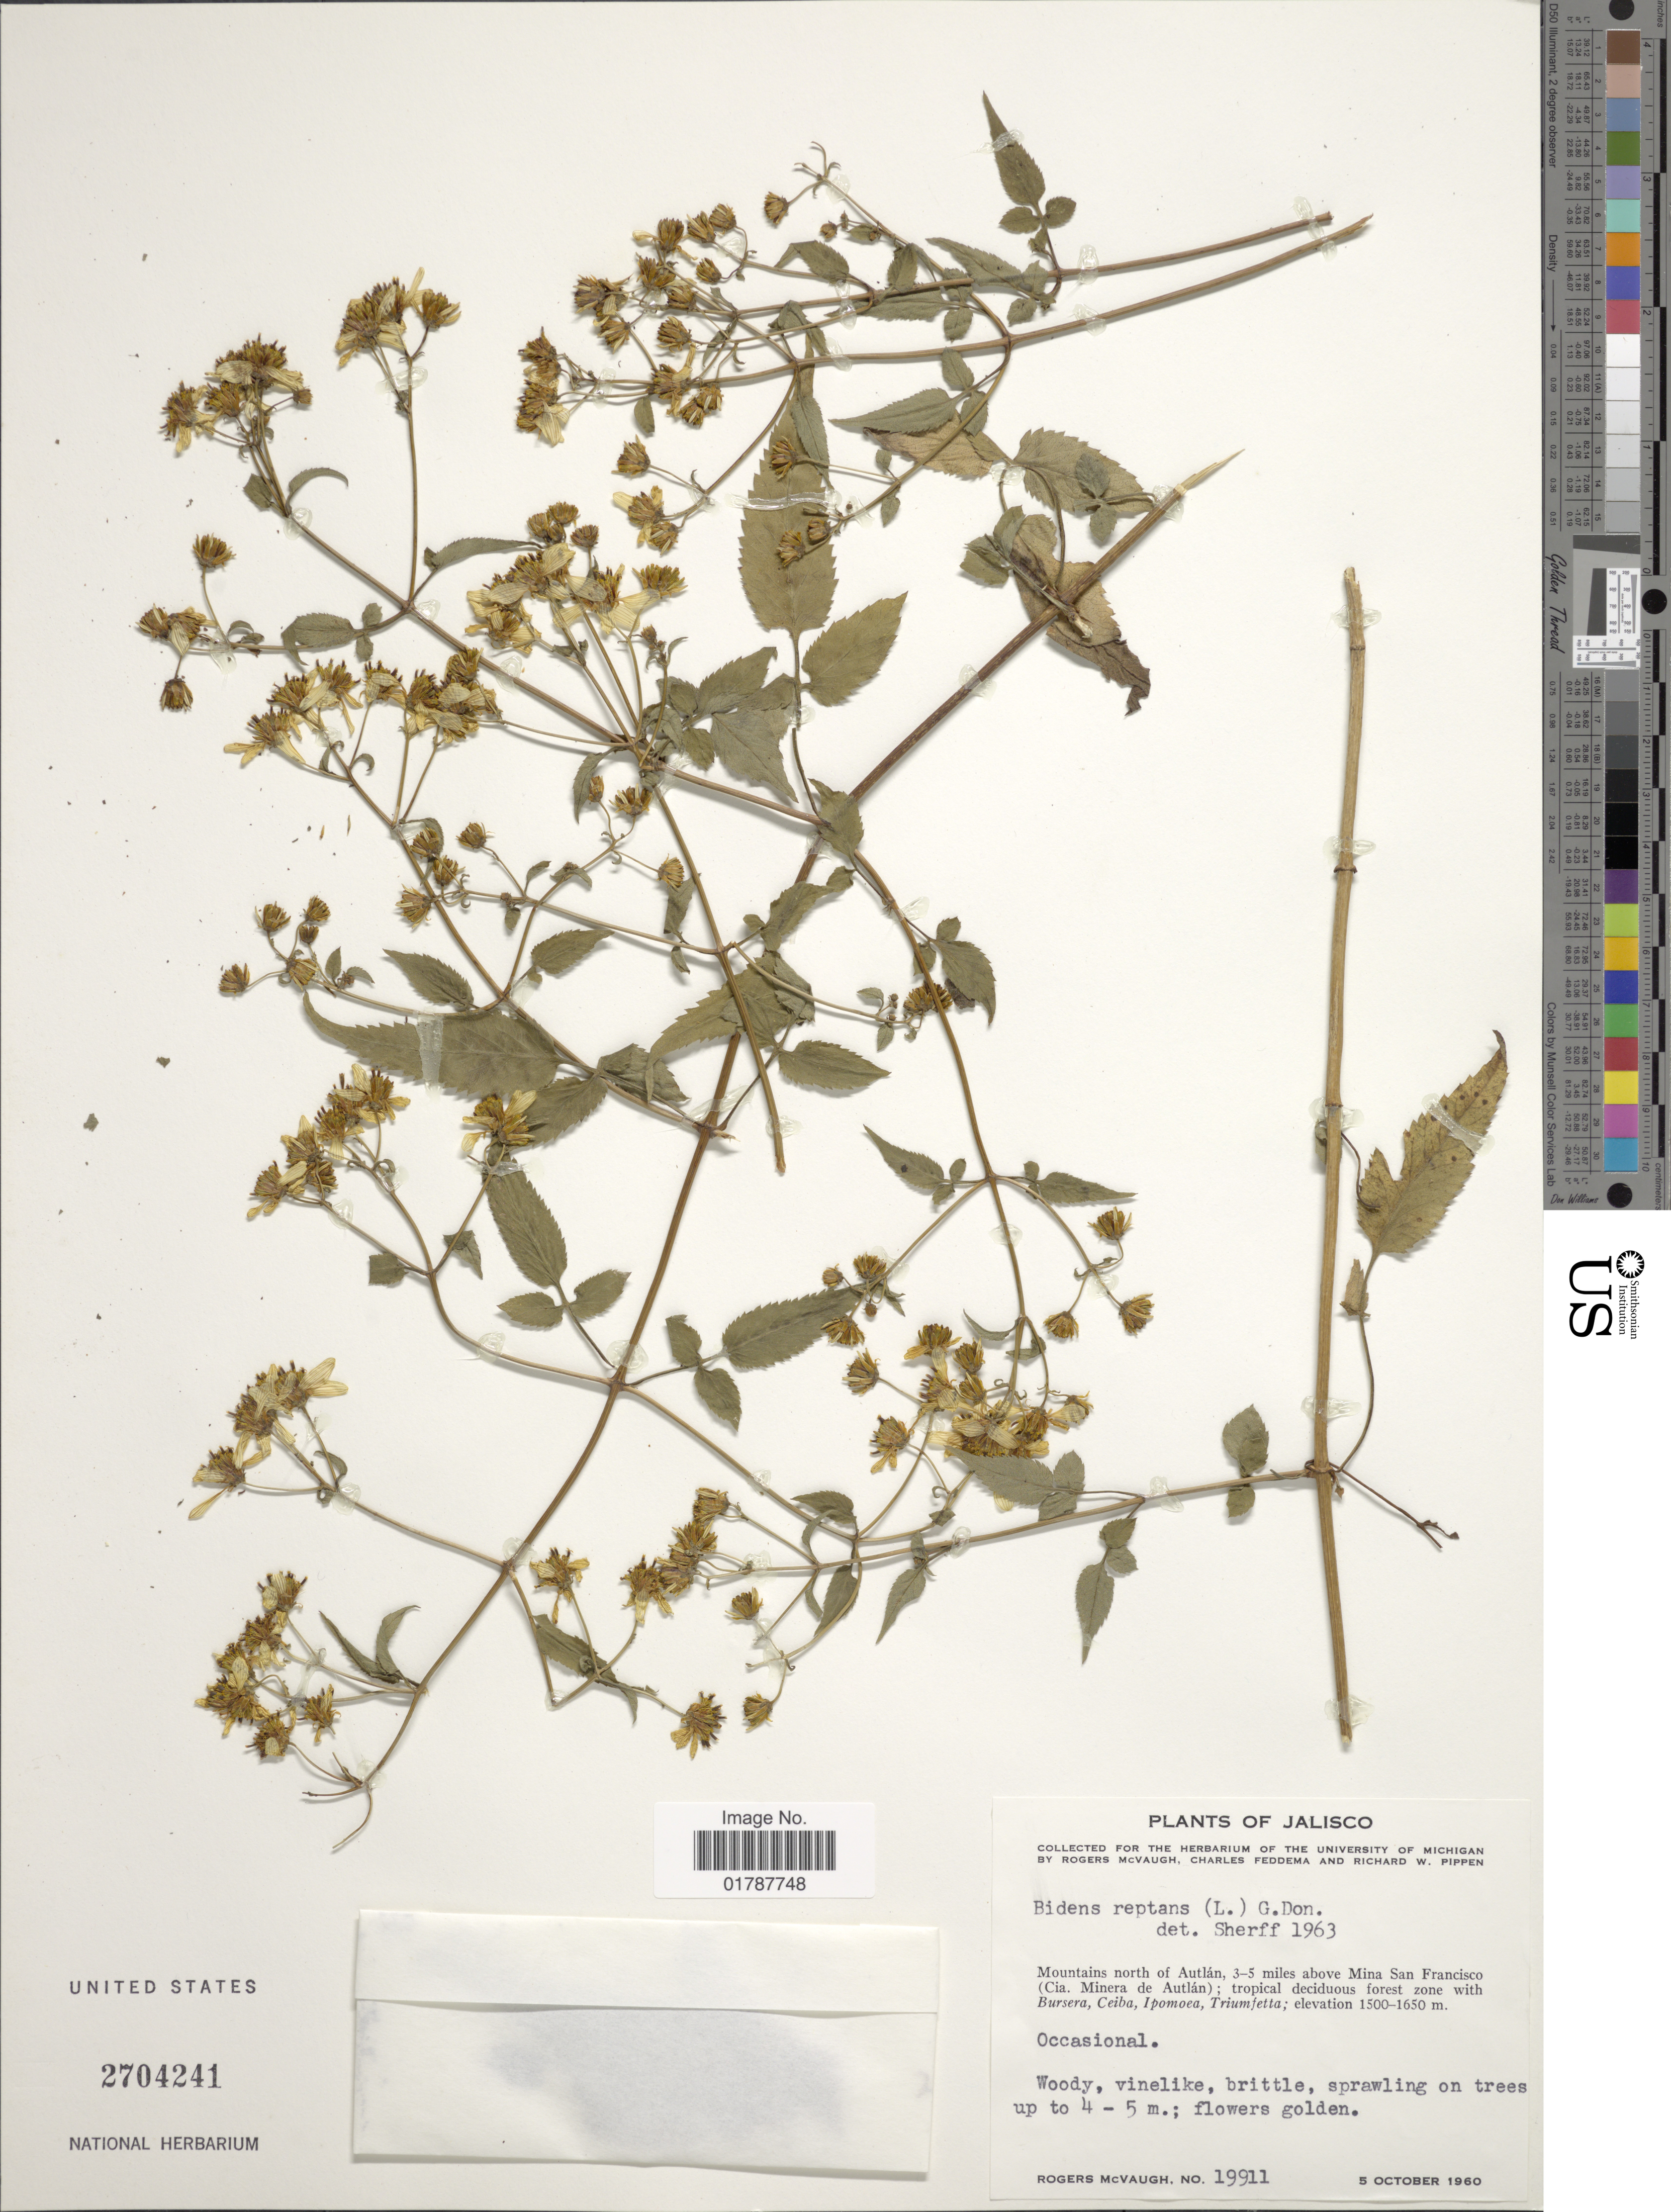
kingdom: Plantae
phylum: Tracheophyta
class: Magnoliopsida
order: Asterales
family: Asteraceae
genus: Bidens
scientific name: Bidens reptans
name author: (L.) G. Don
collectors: R. McVaugh, C. Feddema & R. W. Pippen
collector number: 19911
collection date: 1960-10-05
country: Mexico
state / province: Jalisco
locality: Mountains north of Autlan, 3-5 miles above Mina San Francisco (Cia. Minera de Autlan)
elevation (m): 1500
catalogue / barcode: US 2704241